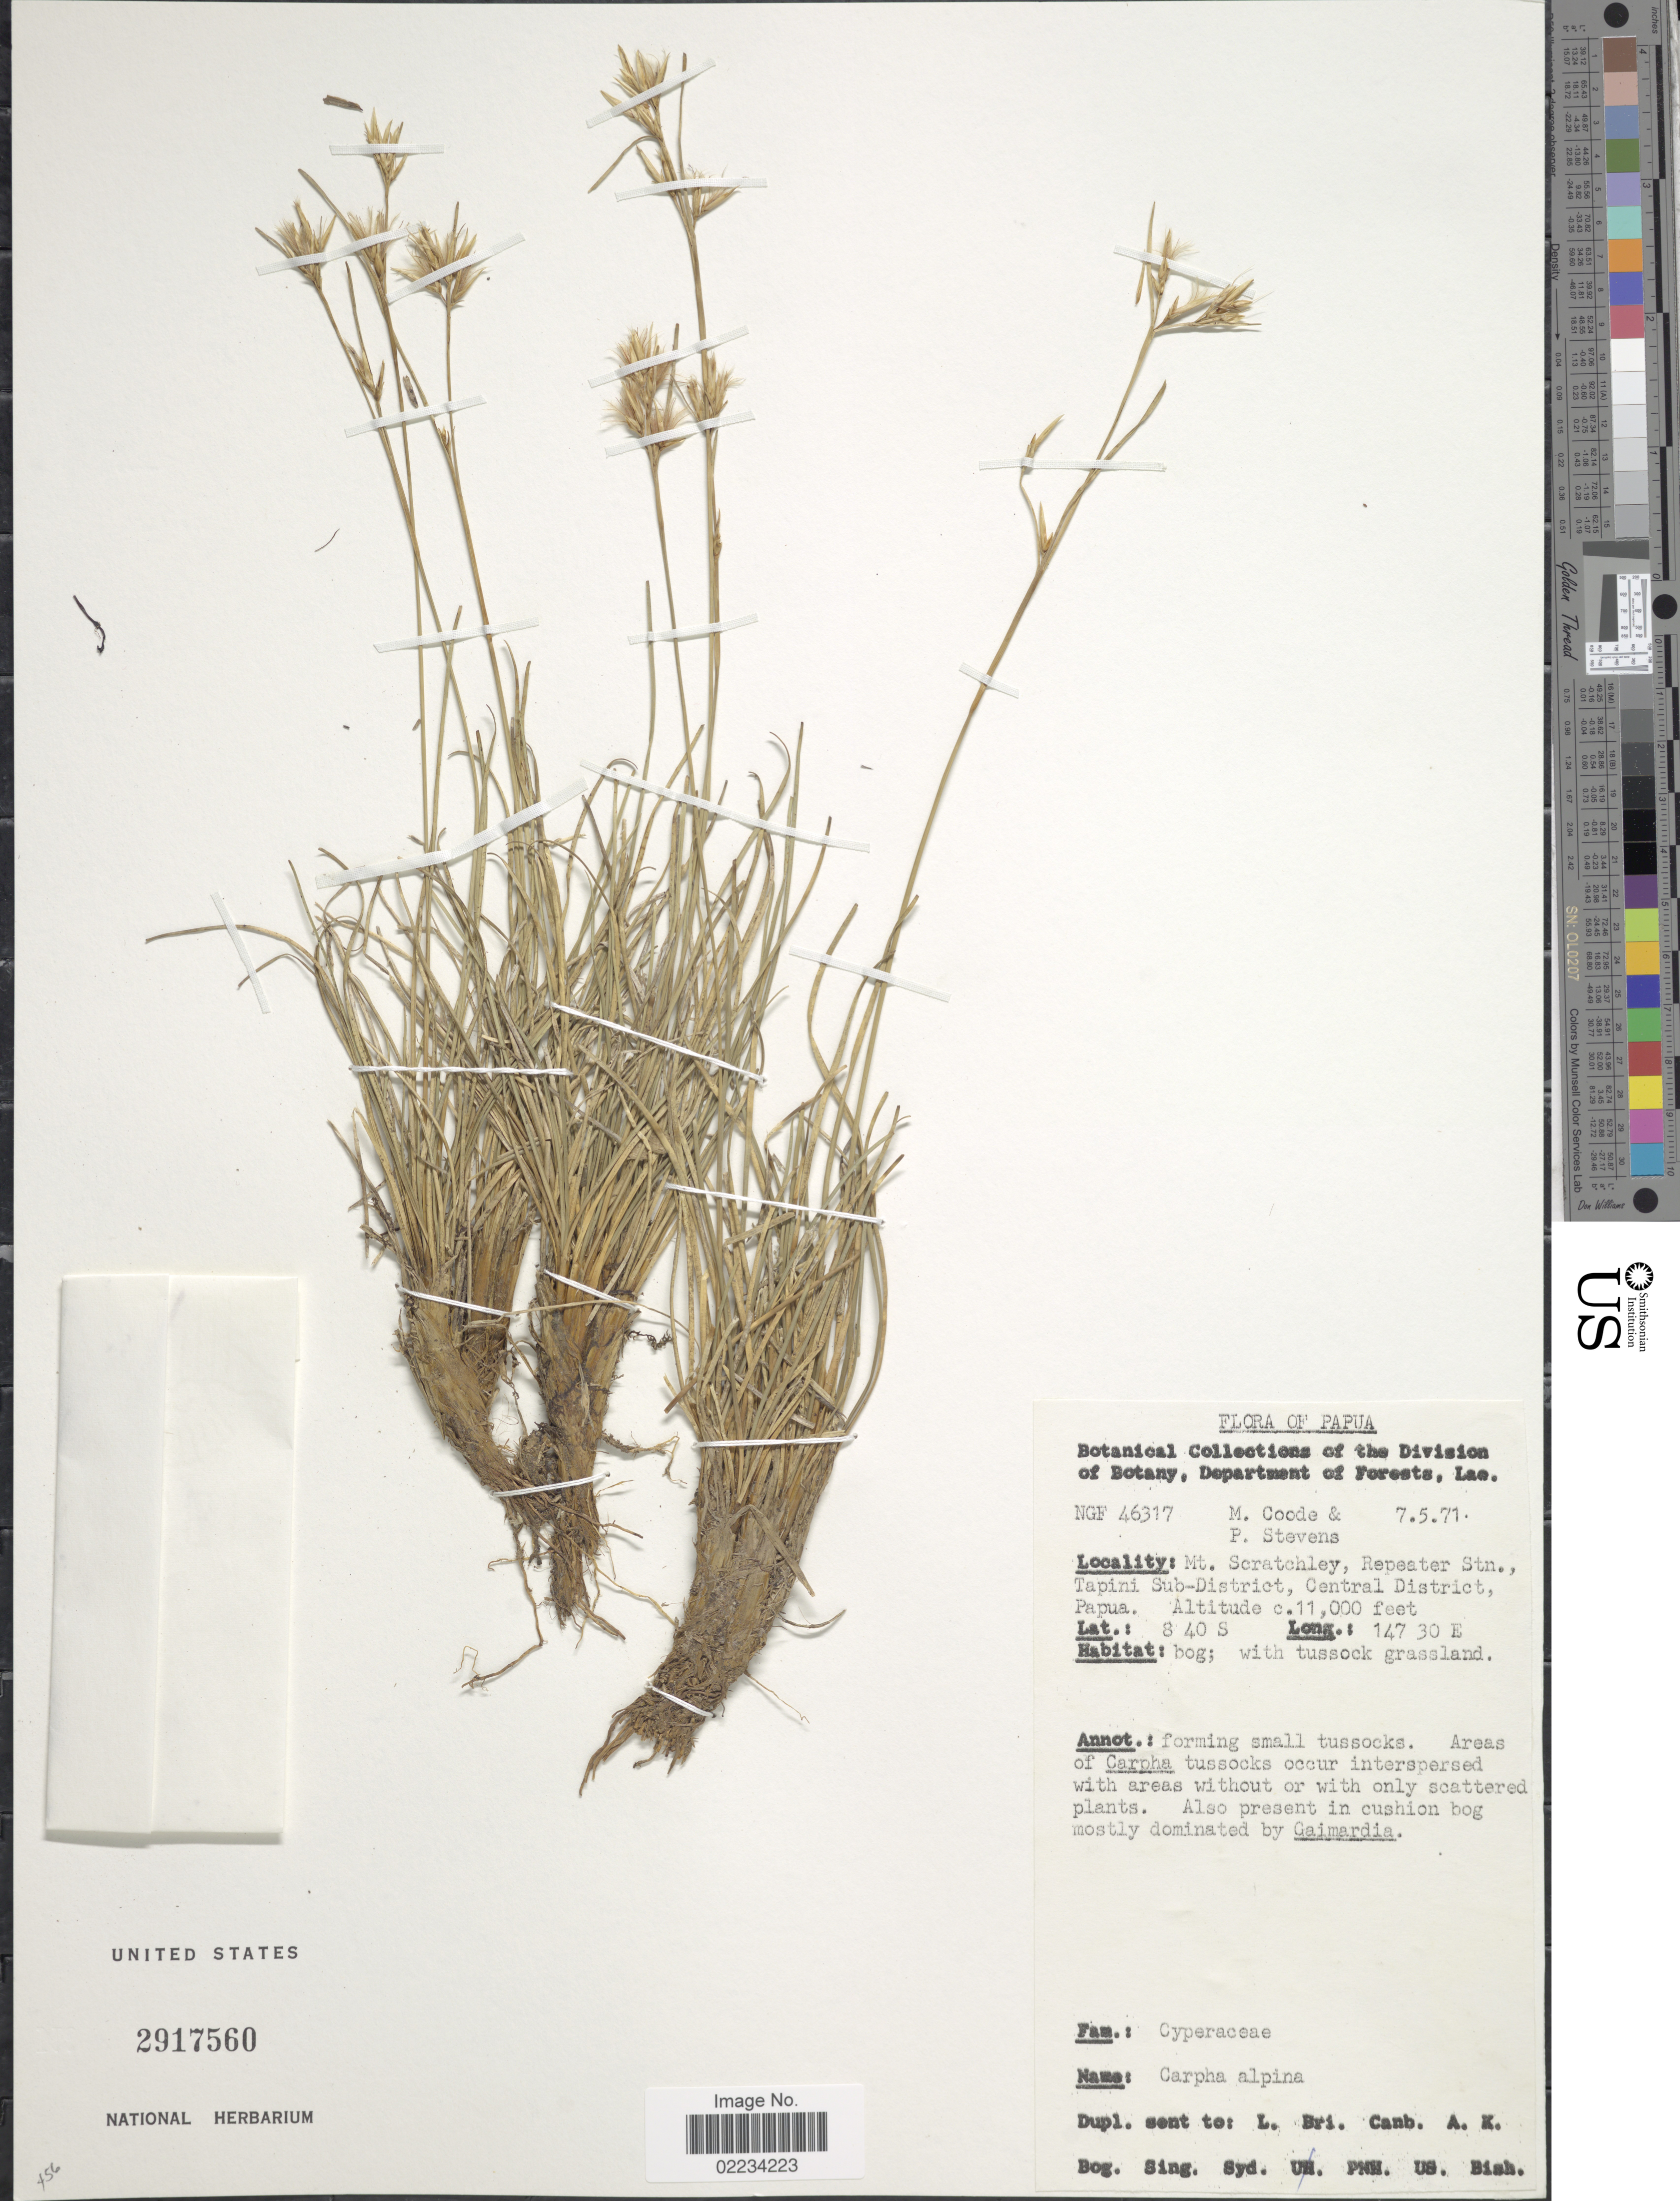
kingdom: Plantae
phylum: Tracheophyta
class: Liliopsida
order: Poales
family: Cyperaceae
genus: Carpha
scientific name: Carpha alpina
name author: R. Br.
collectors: M. Coode & P. F. Stevens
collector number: NGF 46317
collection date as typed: Transcribed d/m/y: 7/5/71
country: Papua New Guinea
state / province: Central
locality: Mt Scratchley, Repeater Stn., Tapini Sub-District, Central District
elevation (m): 3353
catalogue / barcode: US 2917560